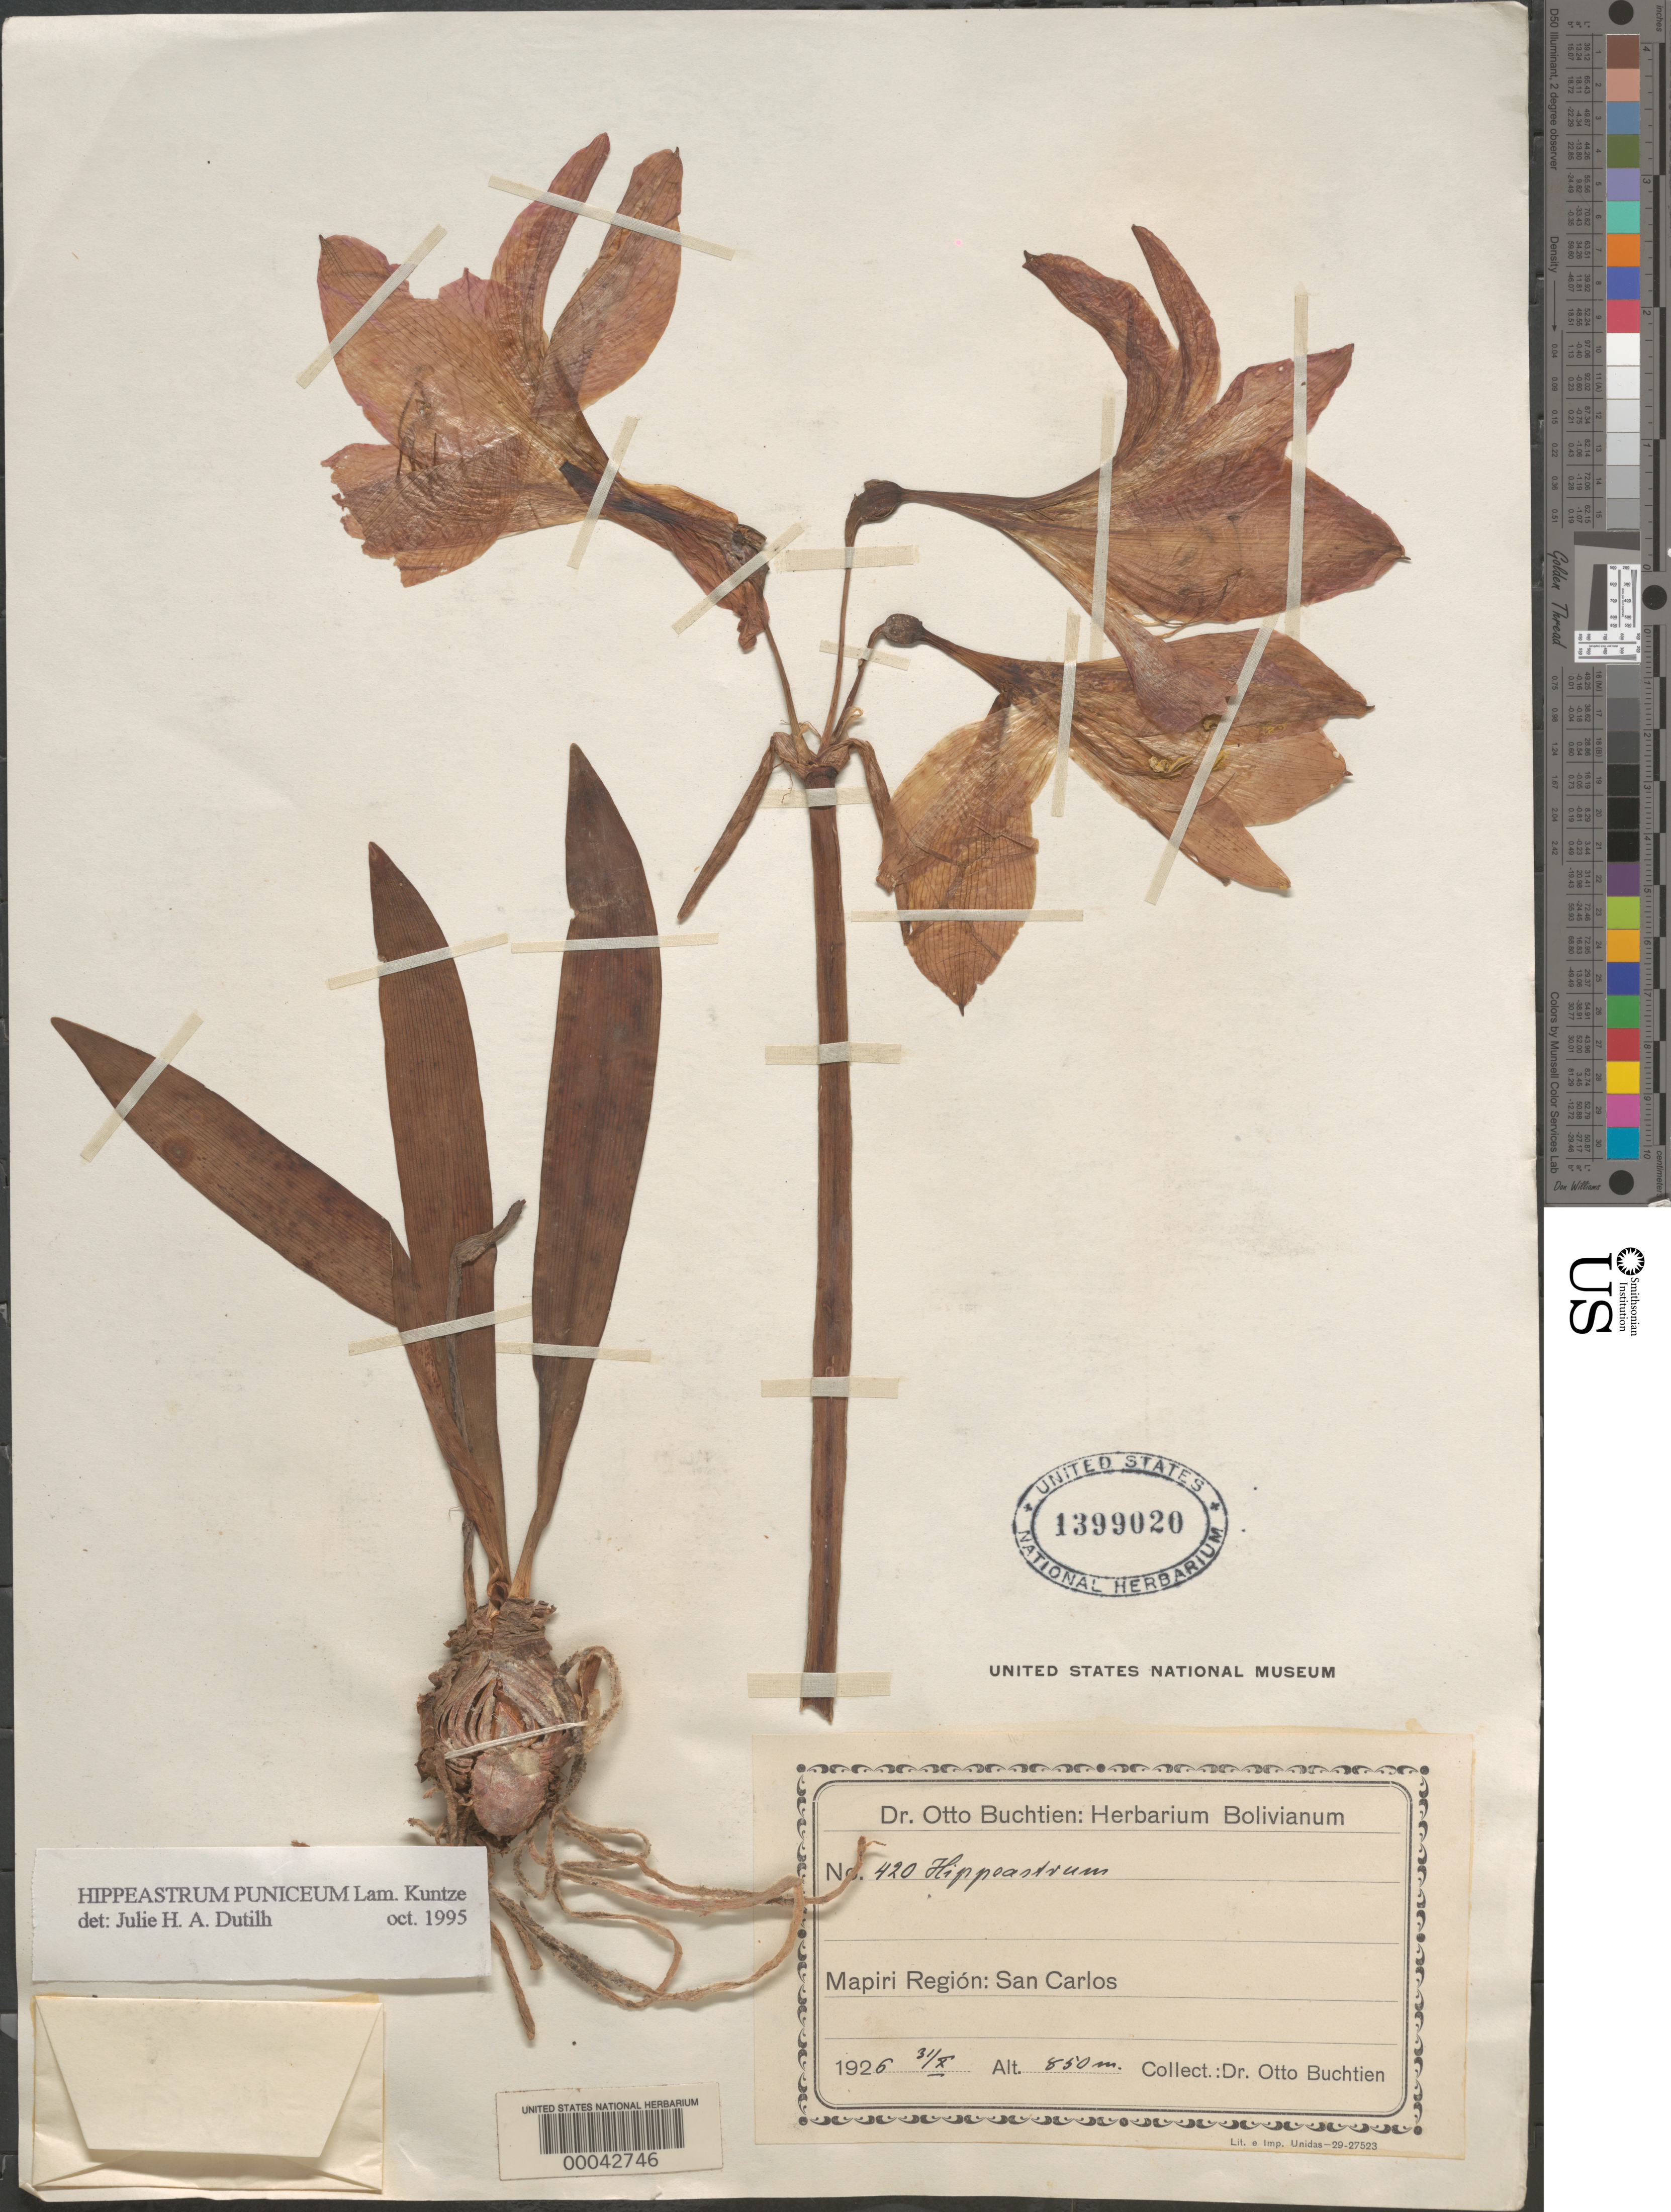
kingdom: Plantae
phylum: Tracheophyta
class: Liliopsida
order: Asparagales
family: Amaryllidaceae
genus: Hippeastrum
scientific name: Hippeastrum puniceum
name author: (Lam.) Voss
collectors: O. Buchtien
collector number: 420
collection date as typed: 31 Oct 1926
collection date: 1926-10-31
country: Bolivia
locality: Mapiri region; San Carlos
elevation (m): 850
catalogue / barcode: US 1399020